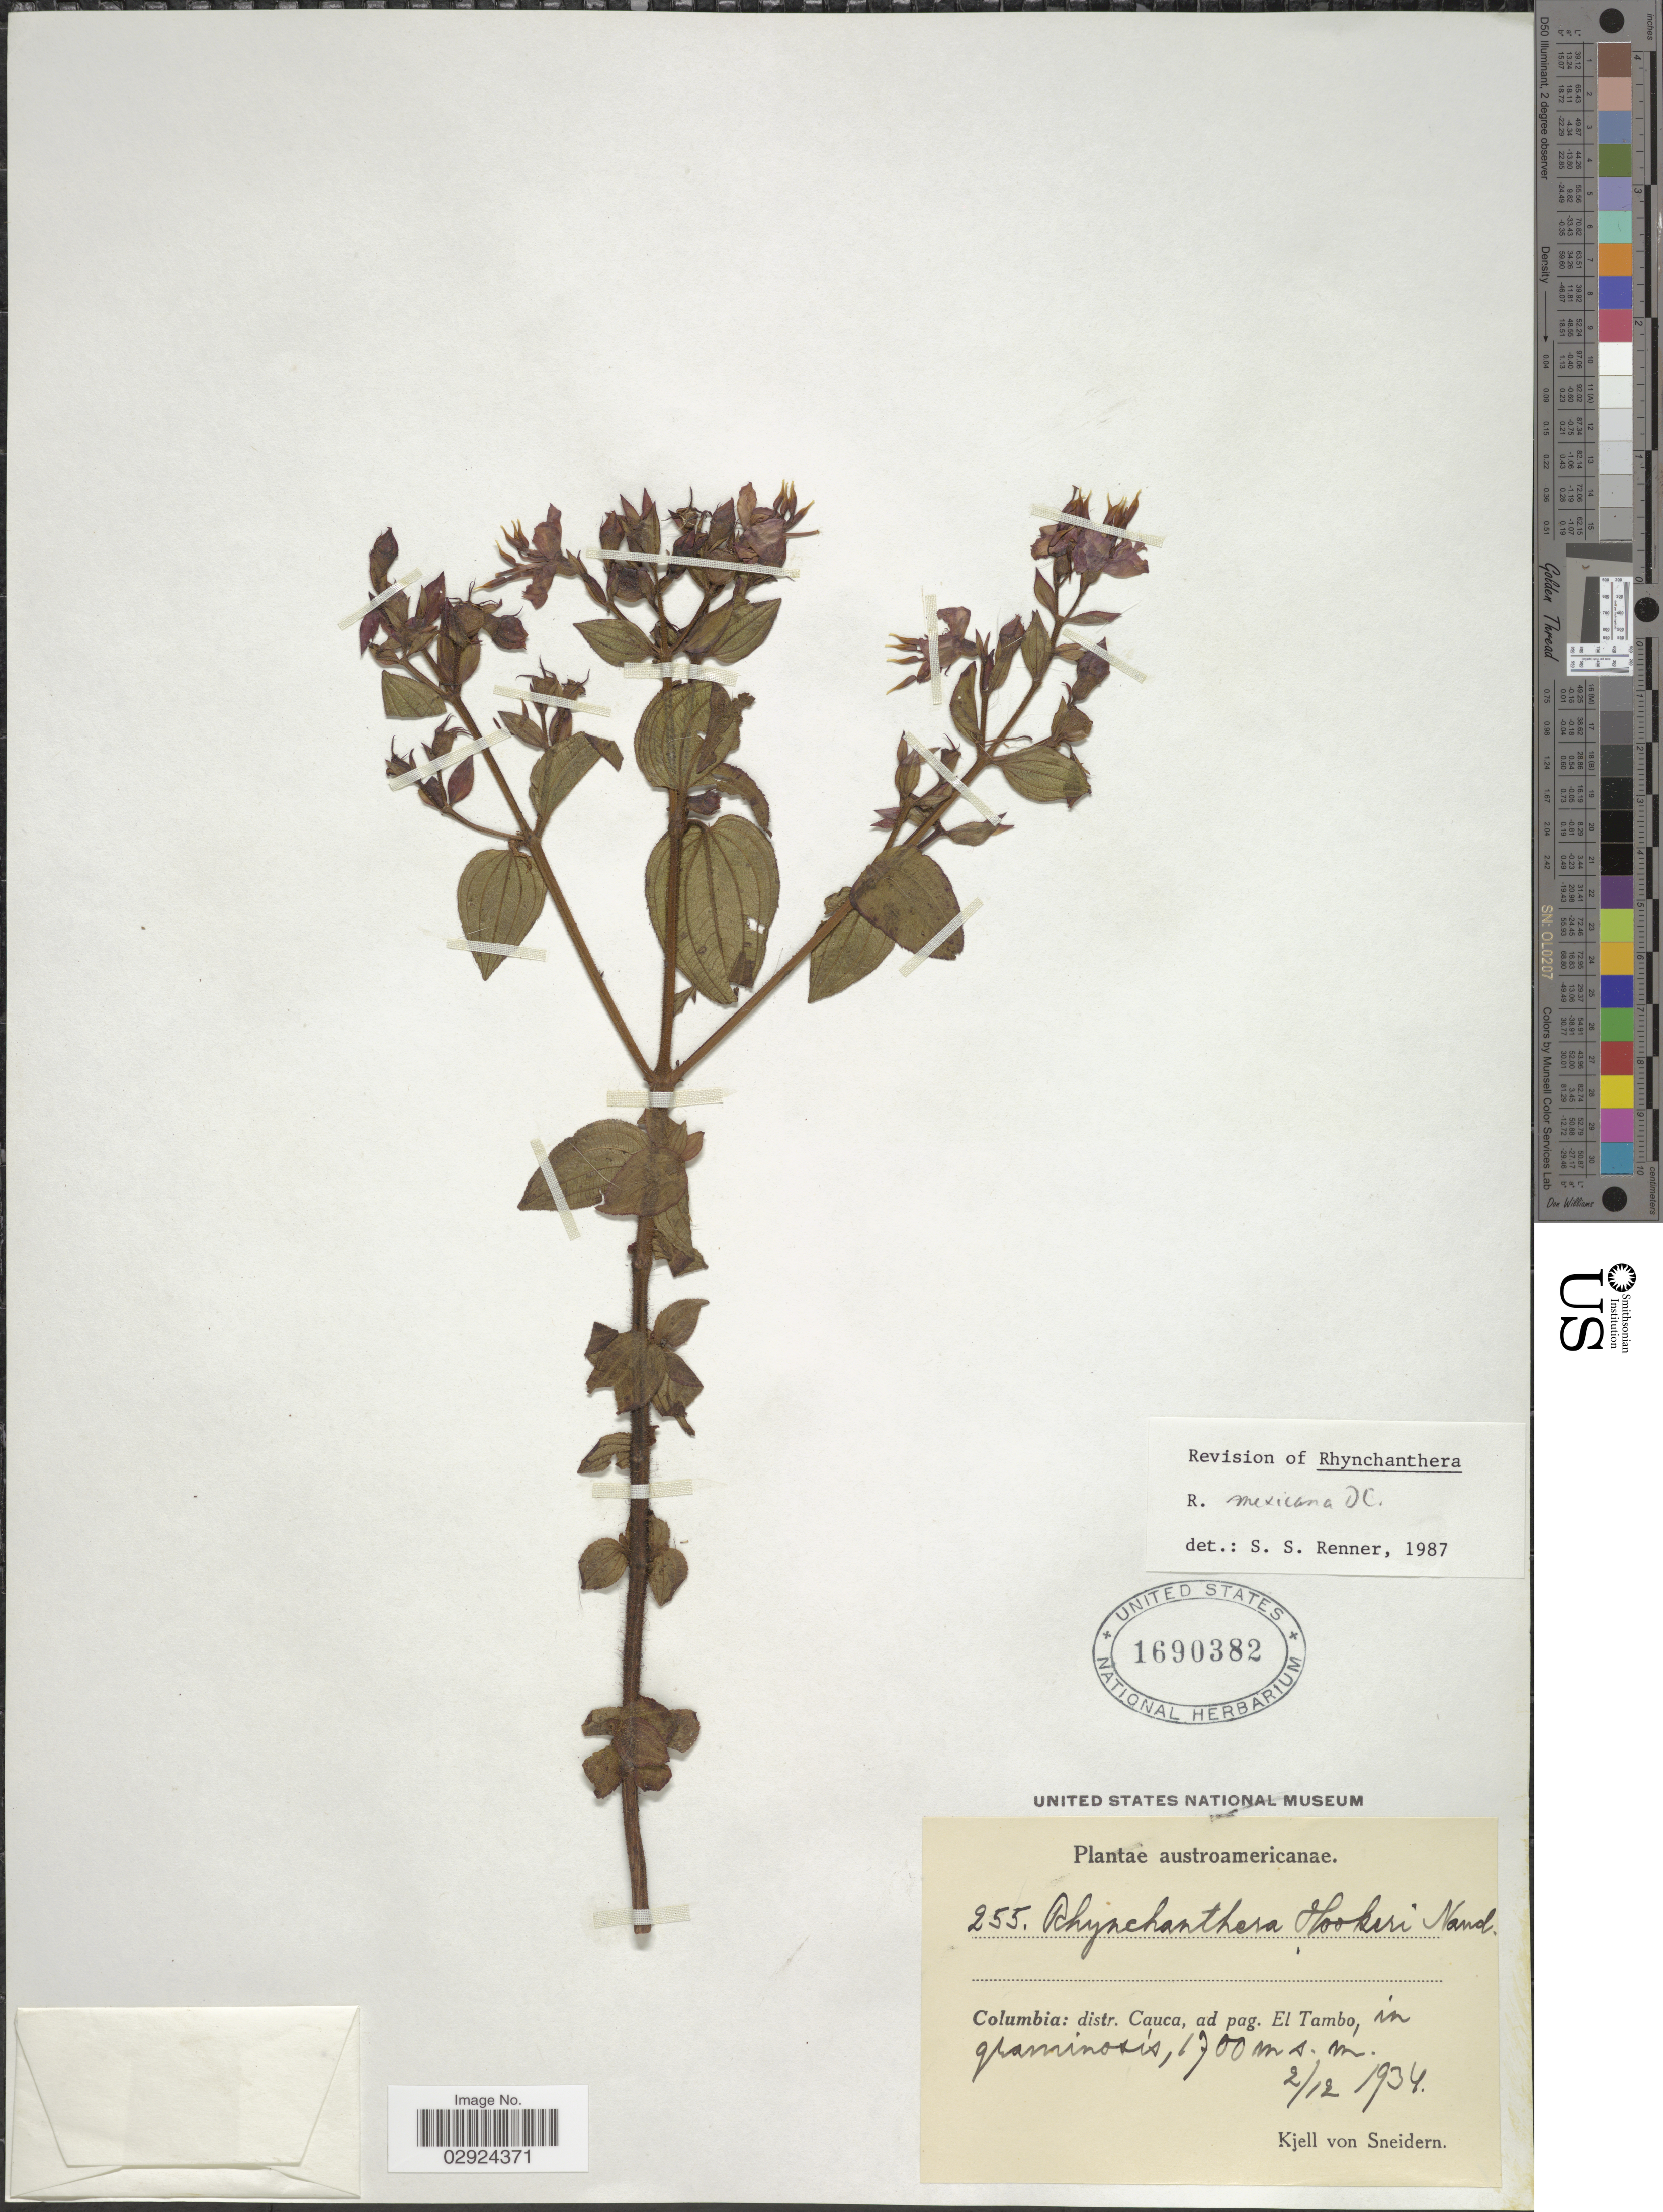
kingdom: Plantae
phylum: Tracheophyta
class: Magnoliopsida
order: Myrtales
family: Melastomataceae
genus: Rhynchanthera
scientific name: Rhynchanthera mexicana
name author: DC.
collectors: K. von Sneidern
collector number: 255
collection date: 1934-12-02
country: Colombia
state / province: Cauca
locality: Columbia: distr. Cauca, ad pag. El Tambo.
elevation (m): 1700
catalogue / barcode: US 1690382